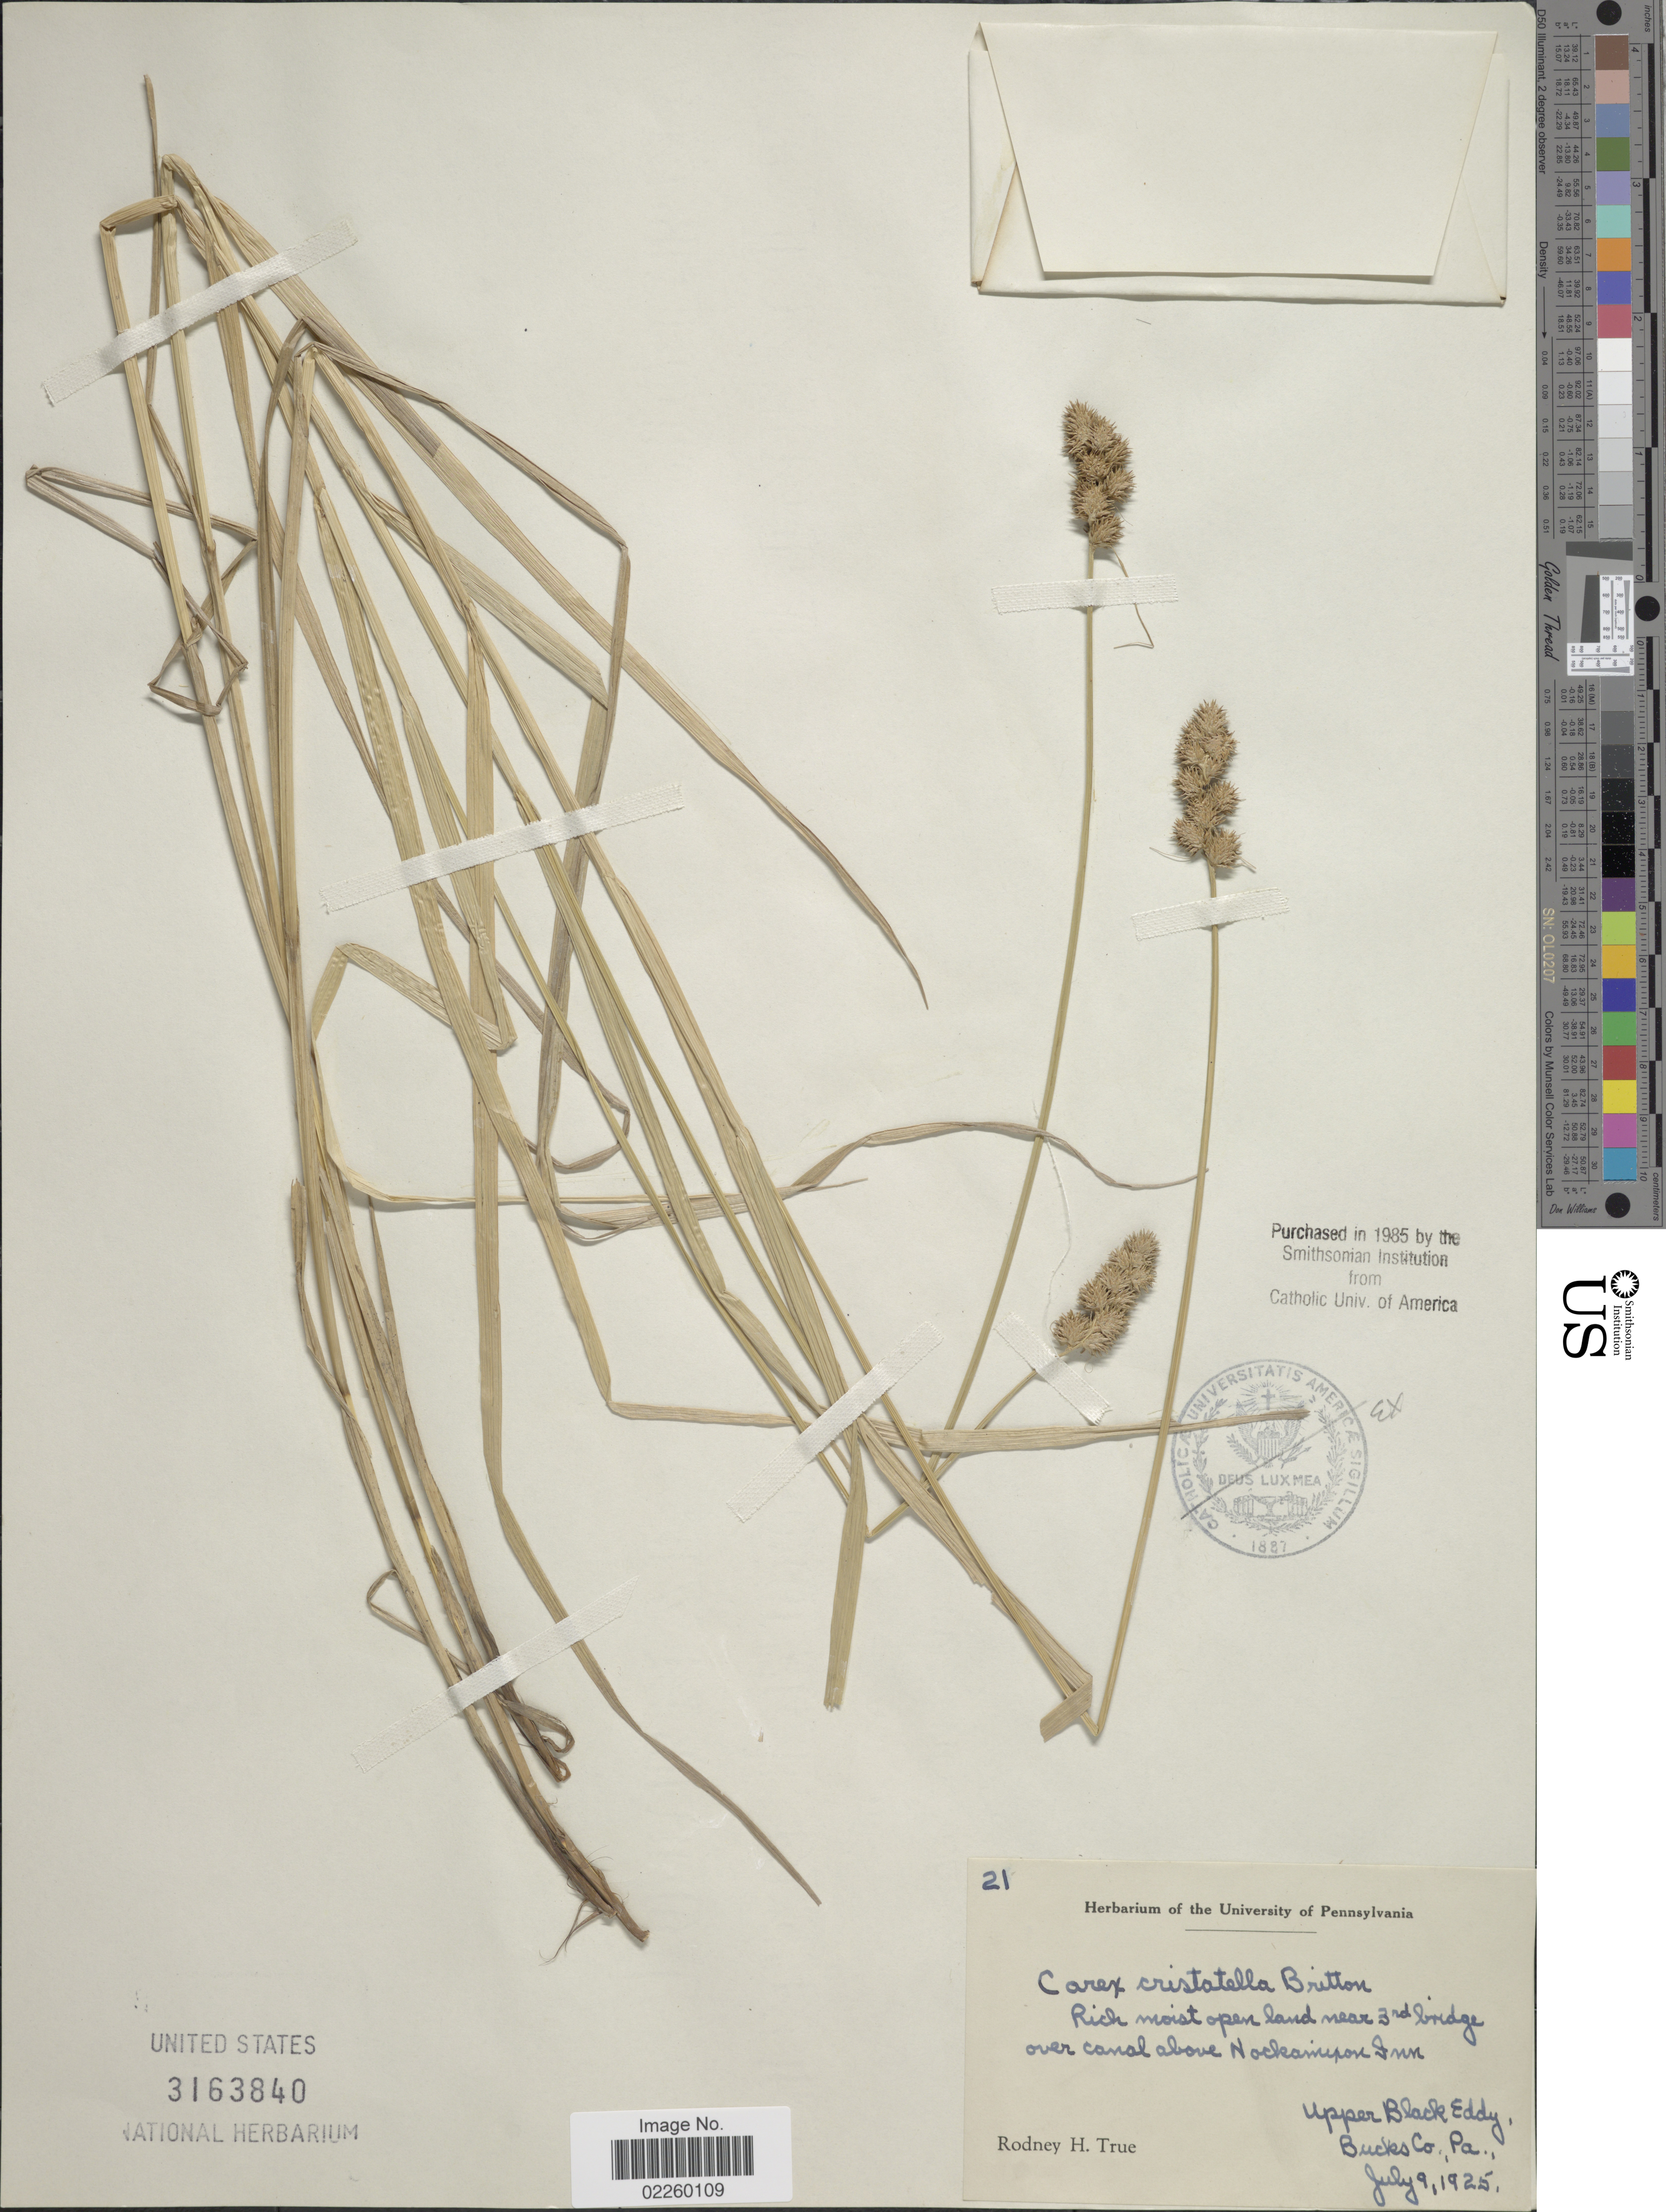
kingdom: Plantae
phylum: Tracheophyta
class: Liliopsida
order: Poales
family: Cyperaceae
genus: Carex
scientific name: Carex cristatella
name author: Britton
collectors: R. H. True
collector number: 21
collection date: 1925-07-09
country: United States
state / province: Pennsylvania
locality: Upper Black Eddy, Bucks Co.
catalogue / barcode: US 3163840